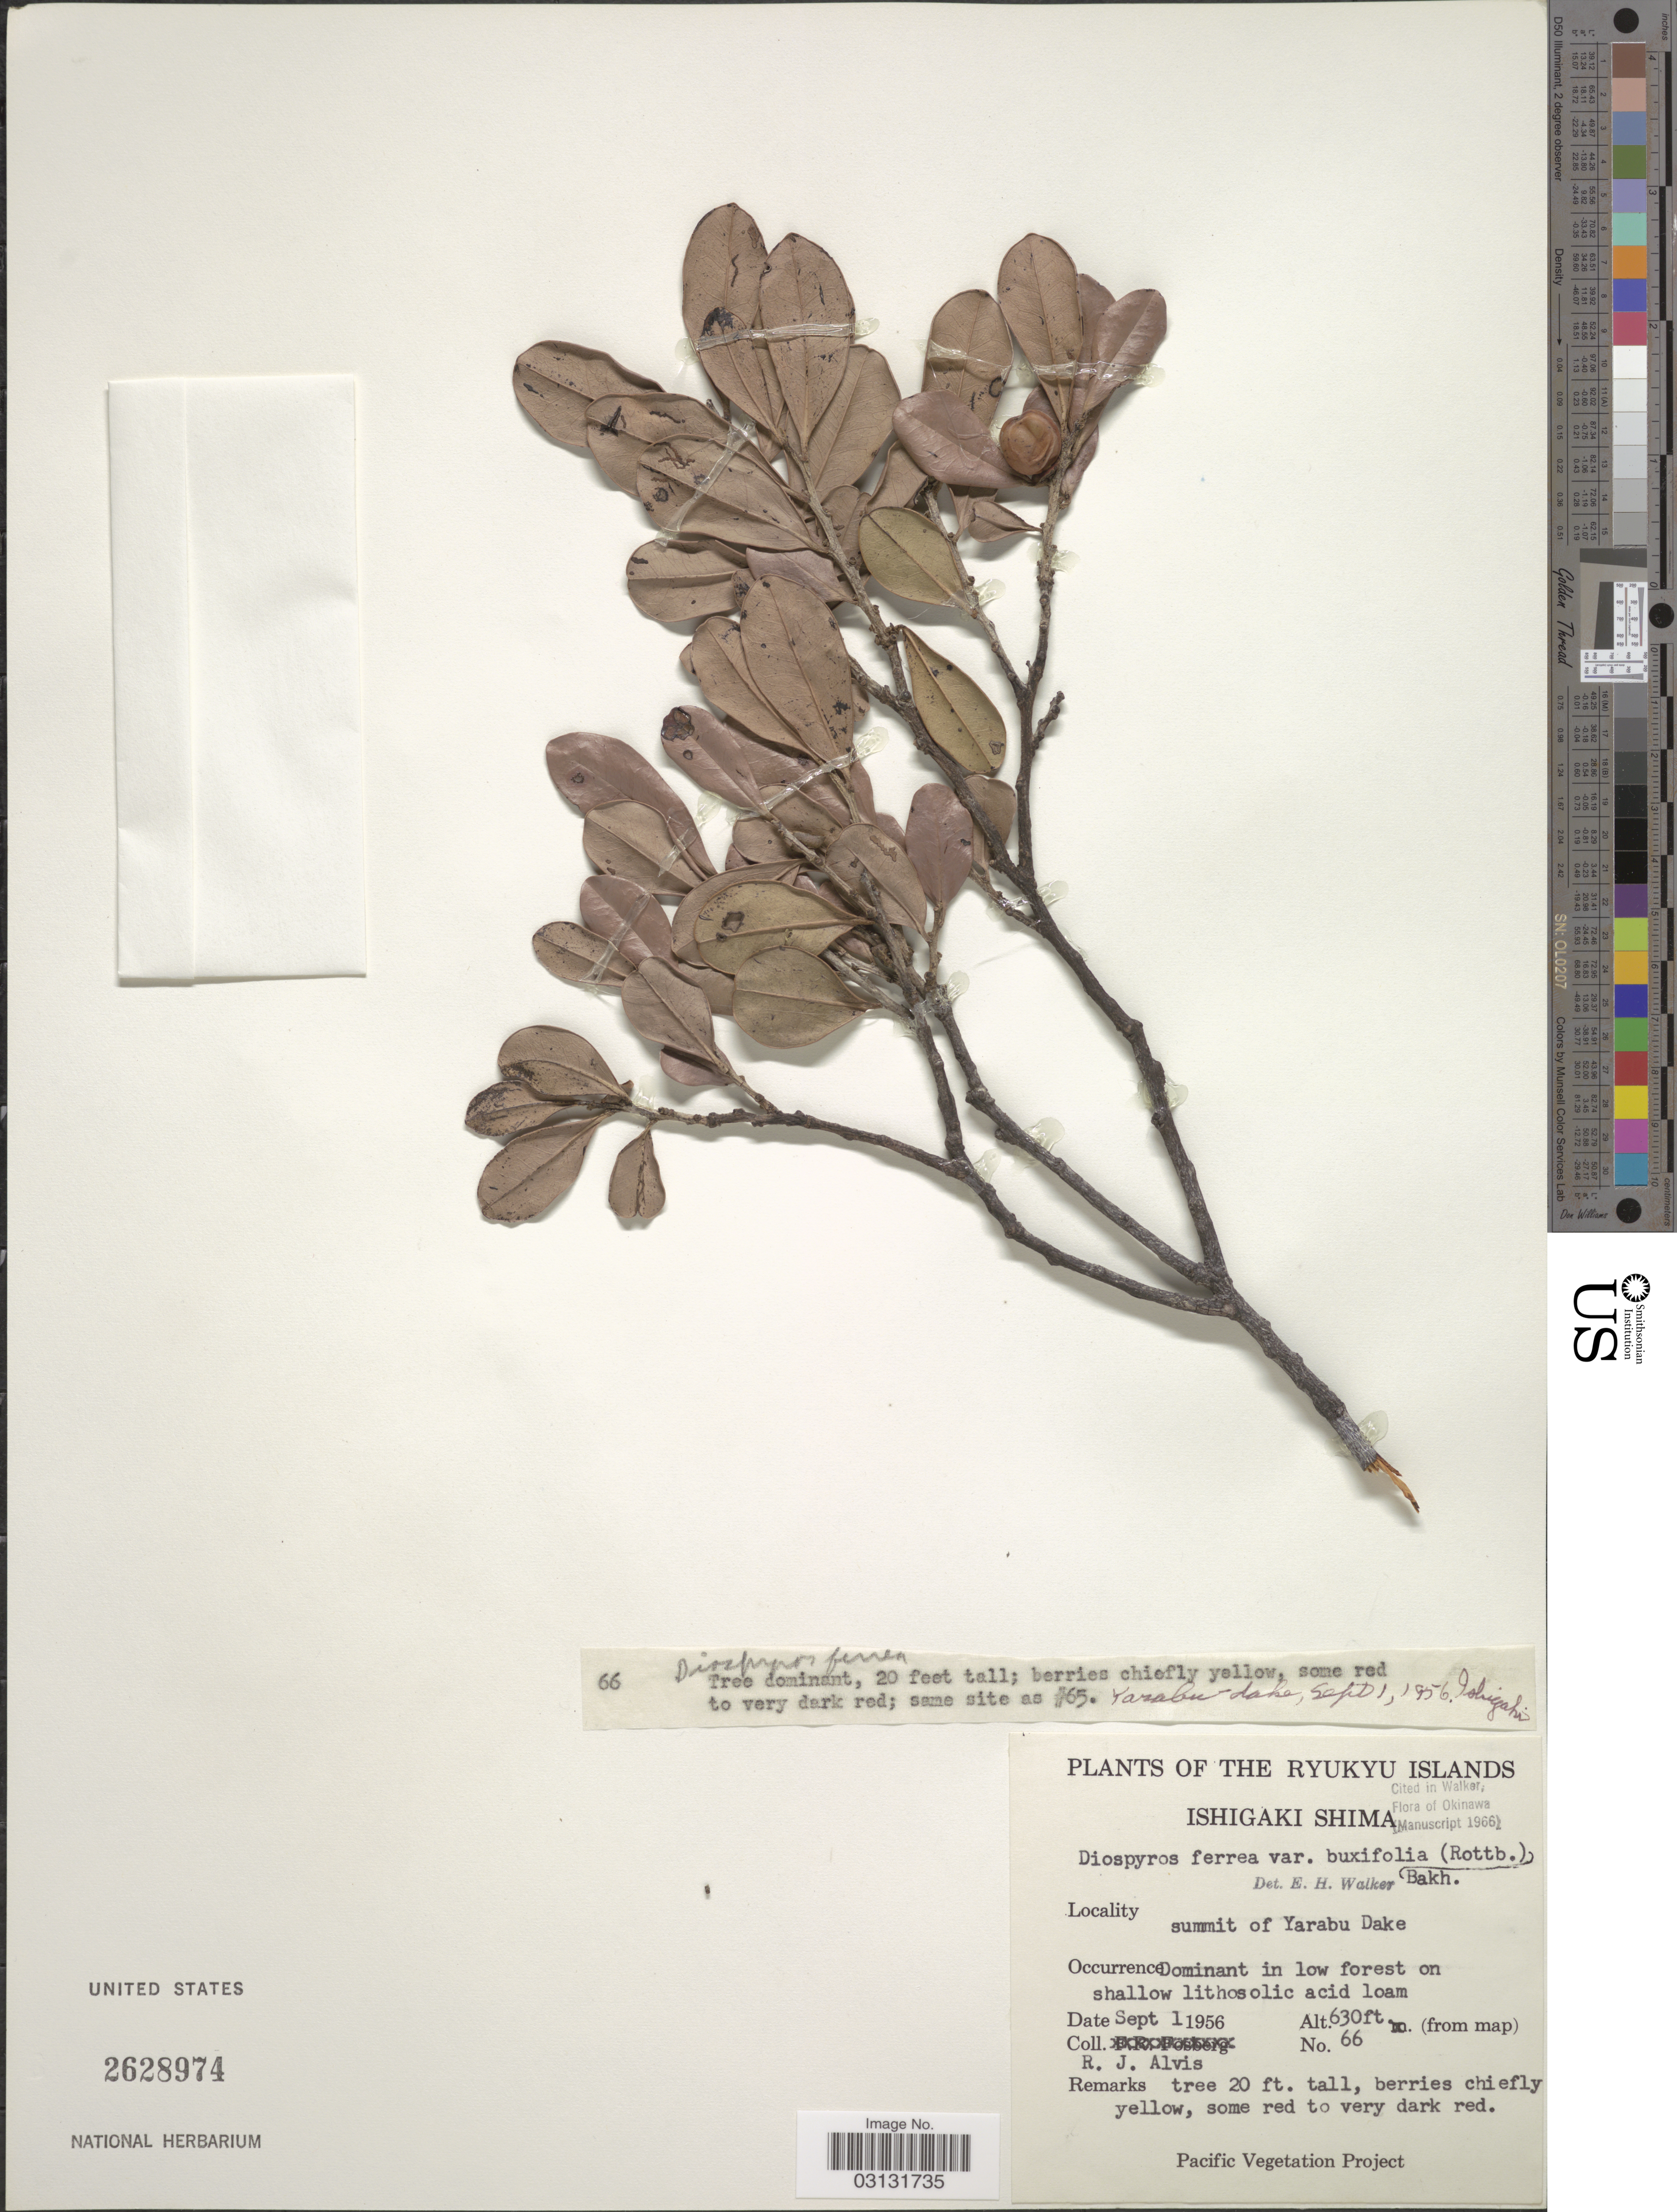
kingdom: Plantae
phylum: Tracheophyta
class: Magnoliopsida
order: Ericales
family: Ebenaceae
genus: Diospyros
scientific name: Diospyros ferrea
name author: (Willd.) Bakh.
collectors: R. Alvis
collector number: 66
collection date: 1956-09-01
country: Japan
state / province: Okinawa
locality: The Ryukyu Islands. Ishigaki Shima. Summit of Yarabu Dake.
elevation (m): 192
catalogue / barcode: US 2628974